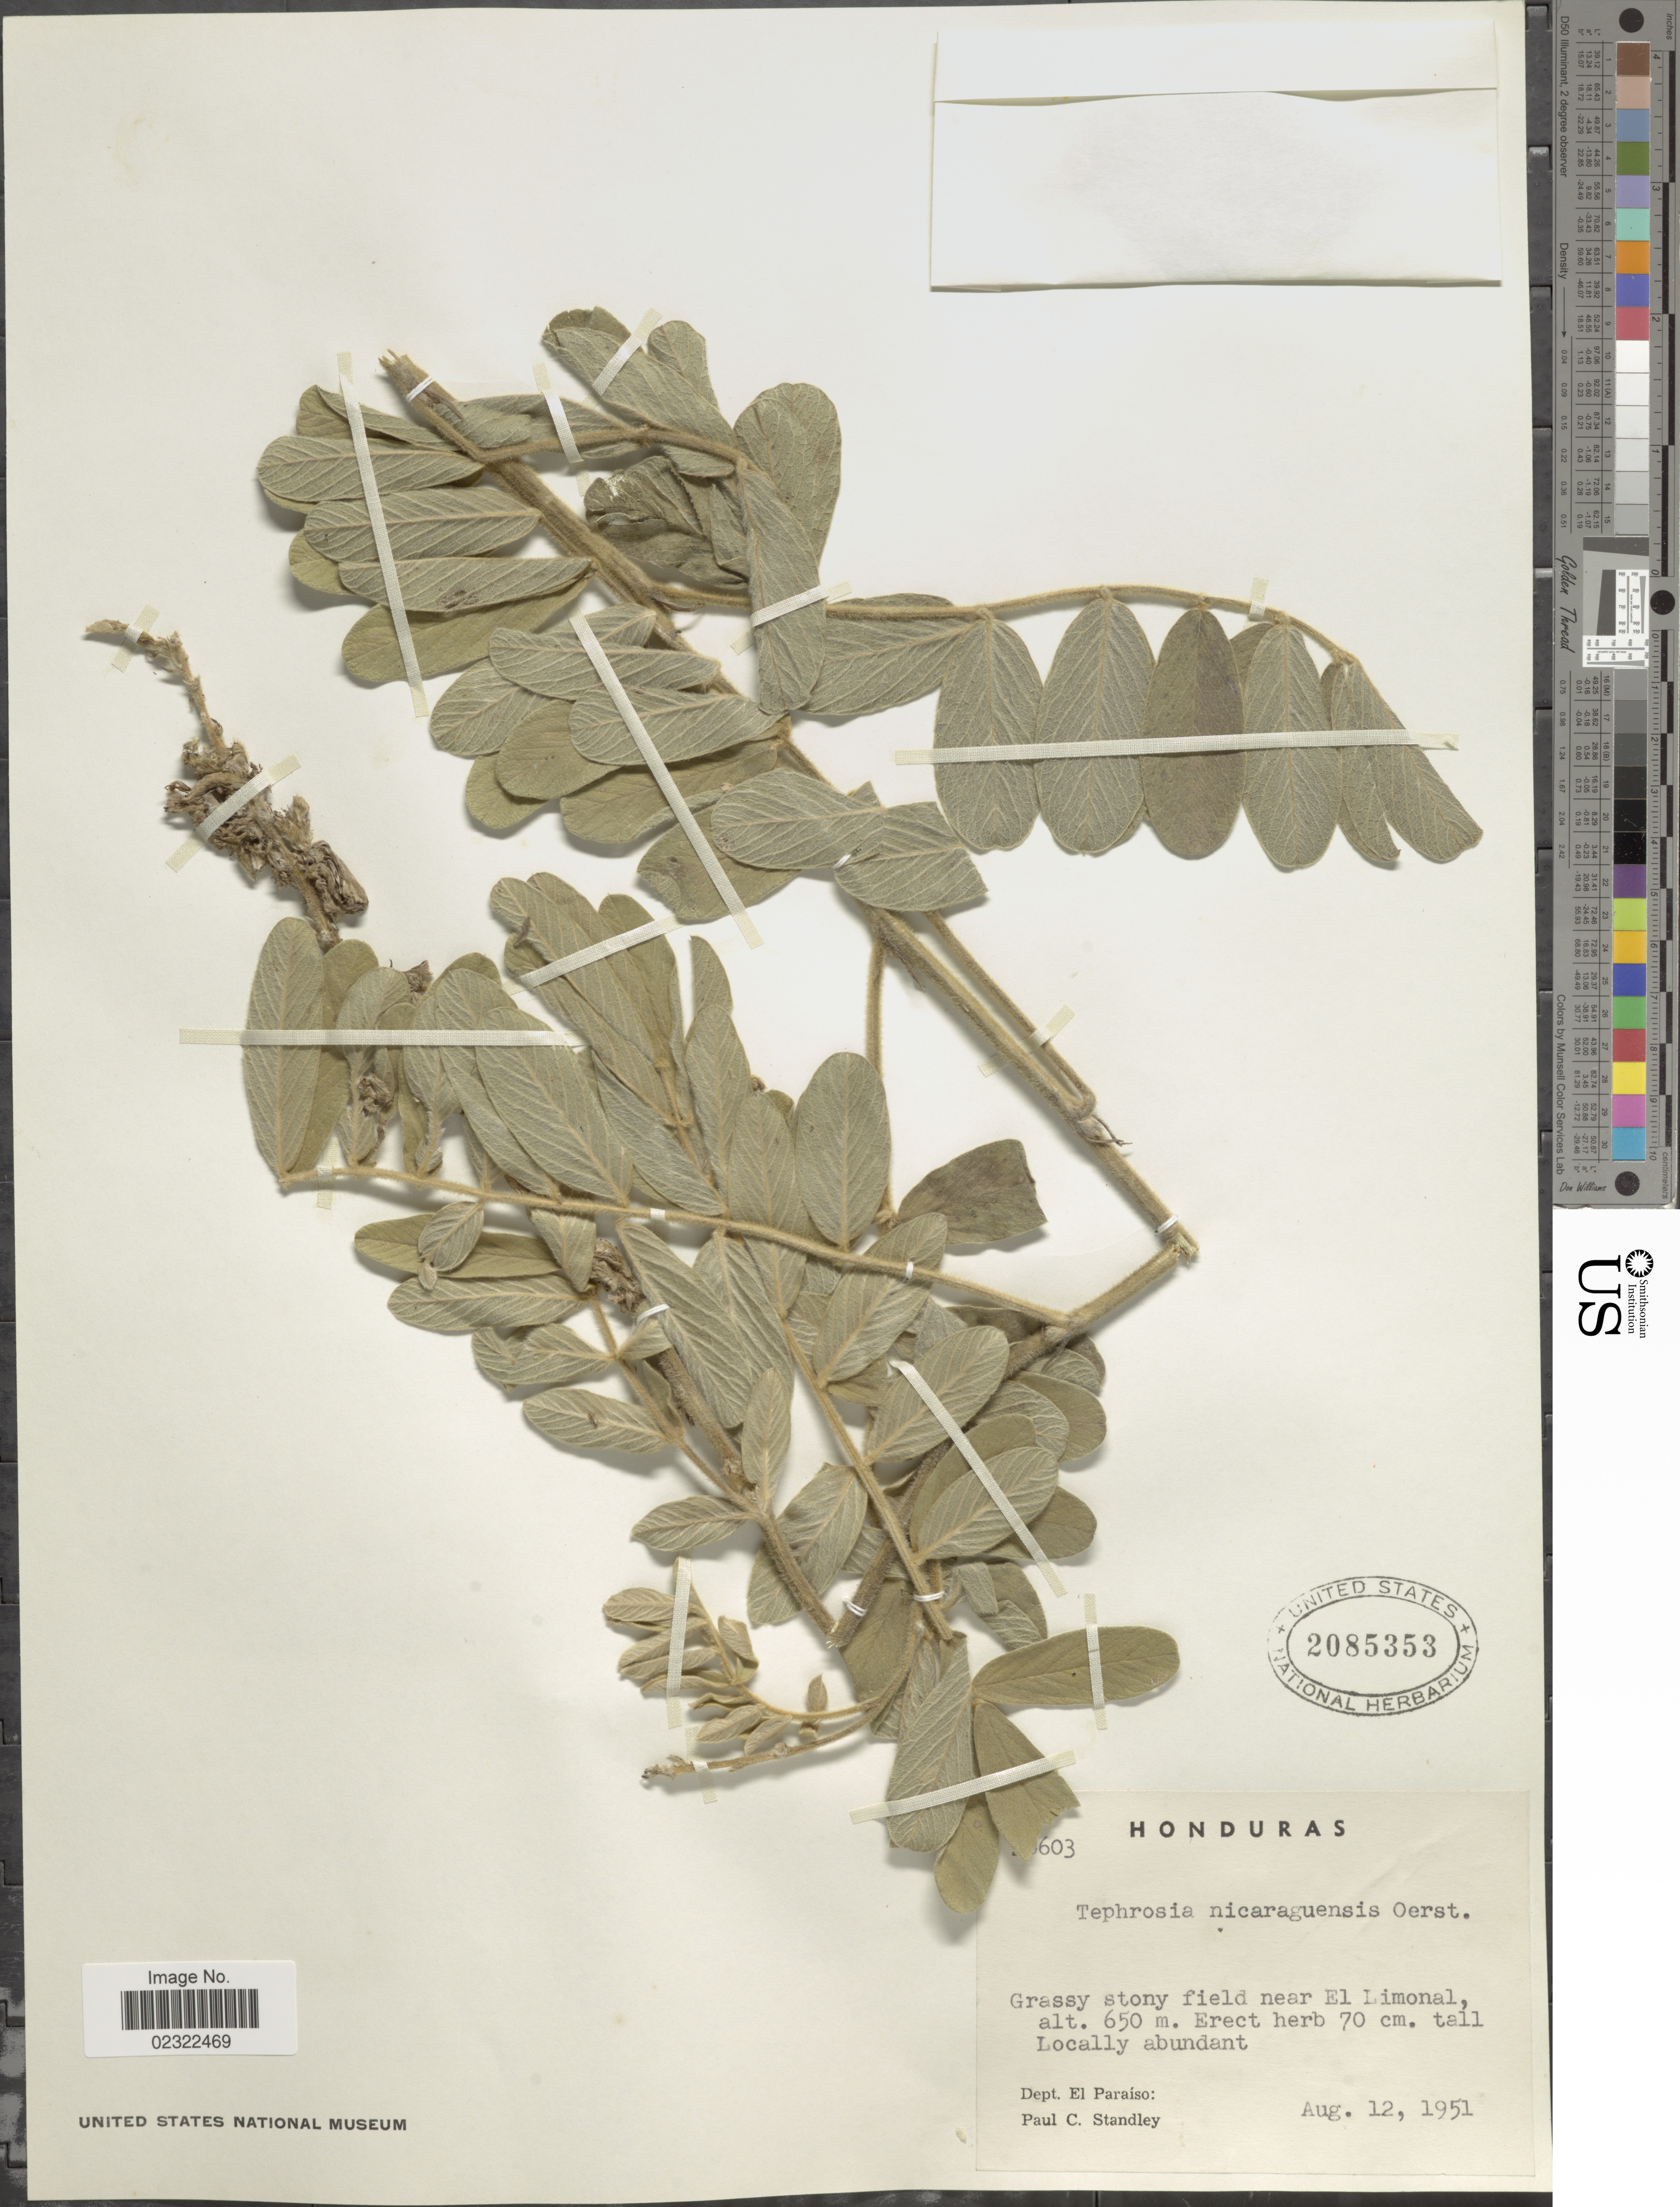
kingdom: Plantae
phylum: Tracheophyta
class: Magnoliopsida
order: Fabales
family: Fabaceae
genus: Tephrosia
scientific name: Tephrosia nicaraguensis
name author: Oerst.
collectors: P. C. Standley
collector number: !603*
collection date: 1951-08-12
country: Honduras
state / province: El Paraíso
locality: Dept. El Paraiso, Grassy stony field near El Limonal.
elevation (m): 650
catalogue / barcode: US 2085353